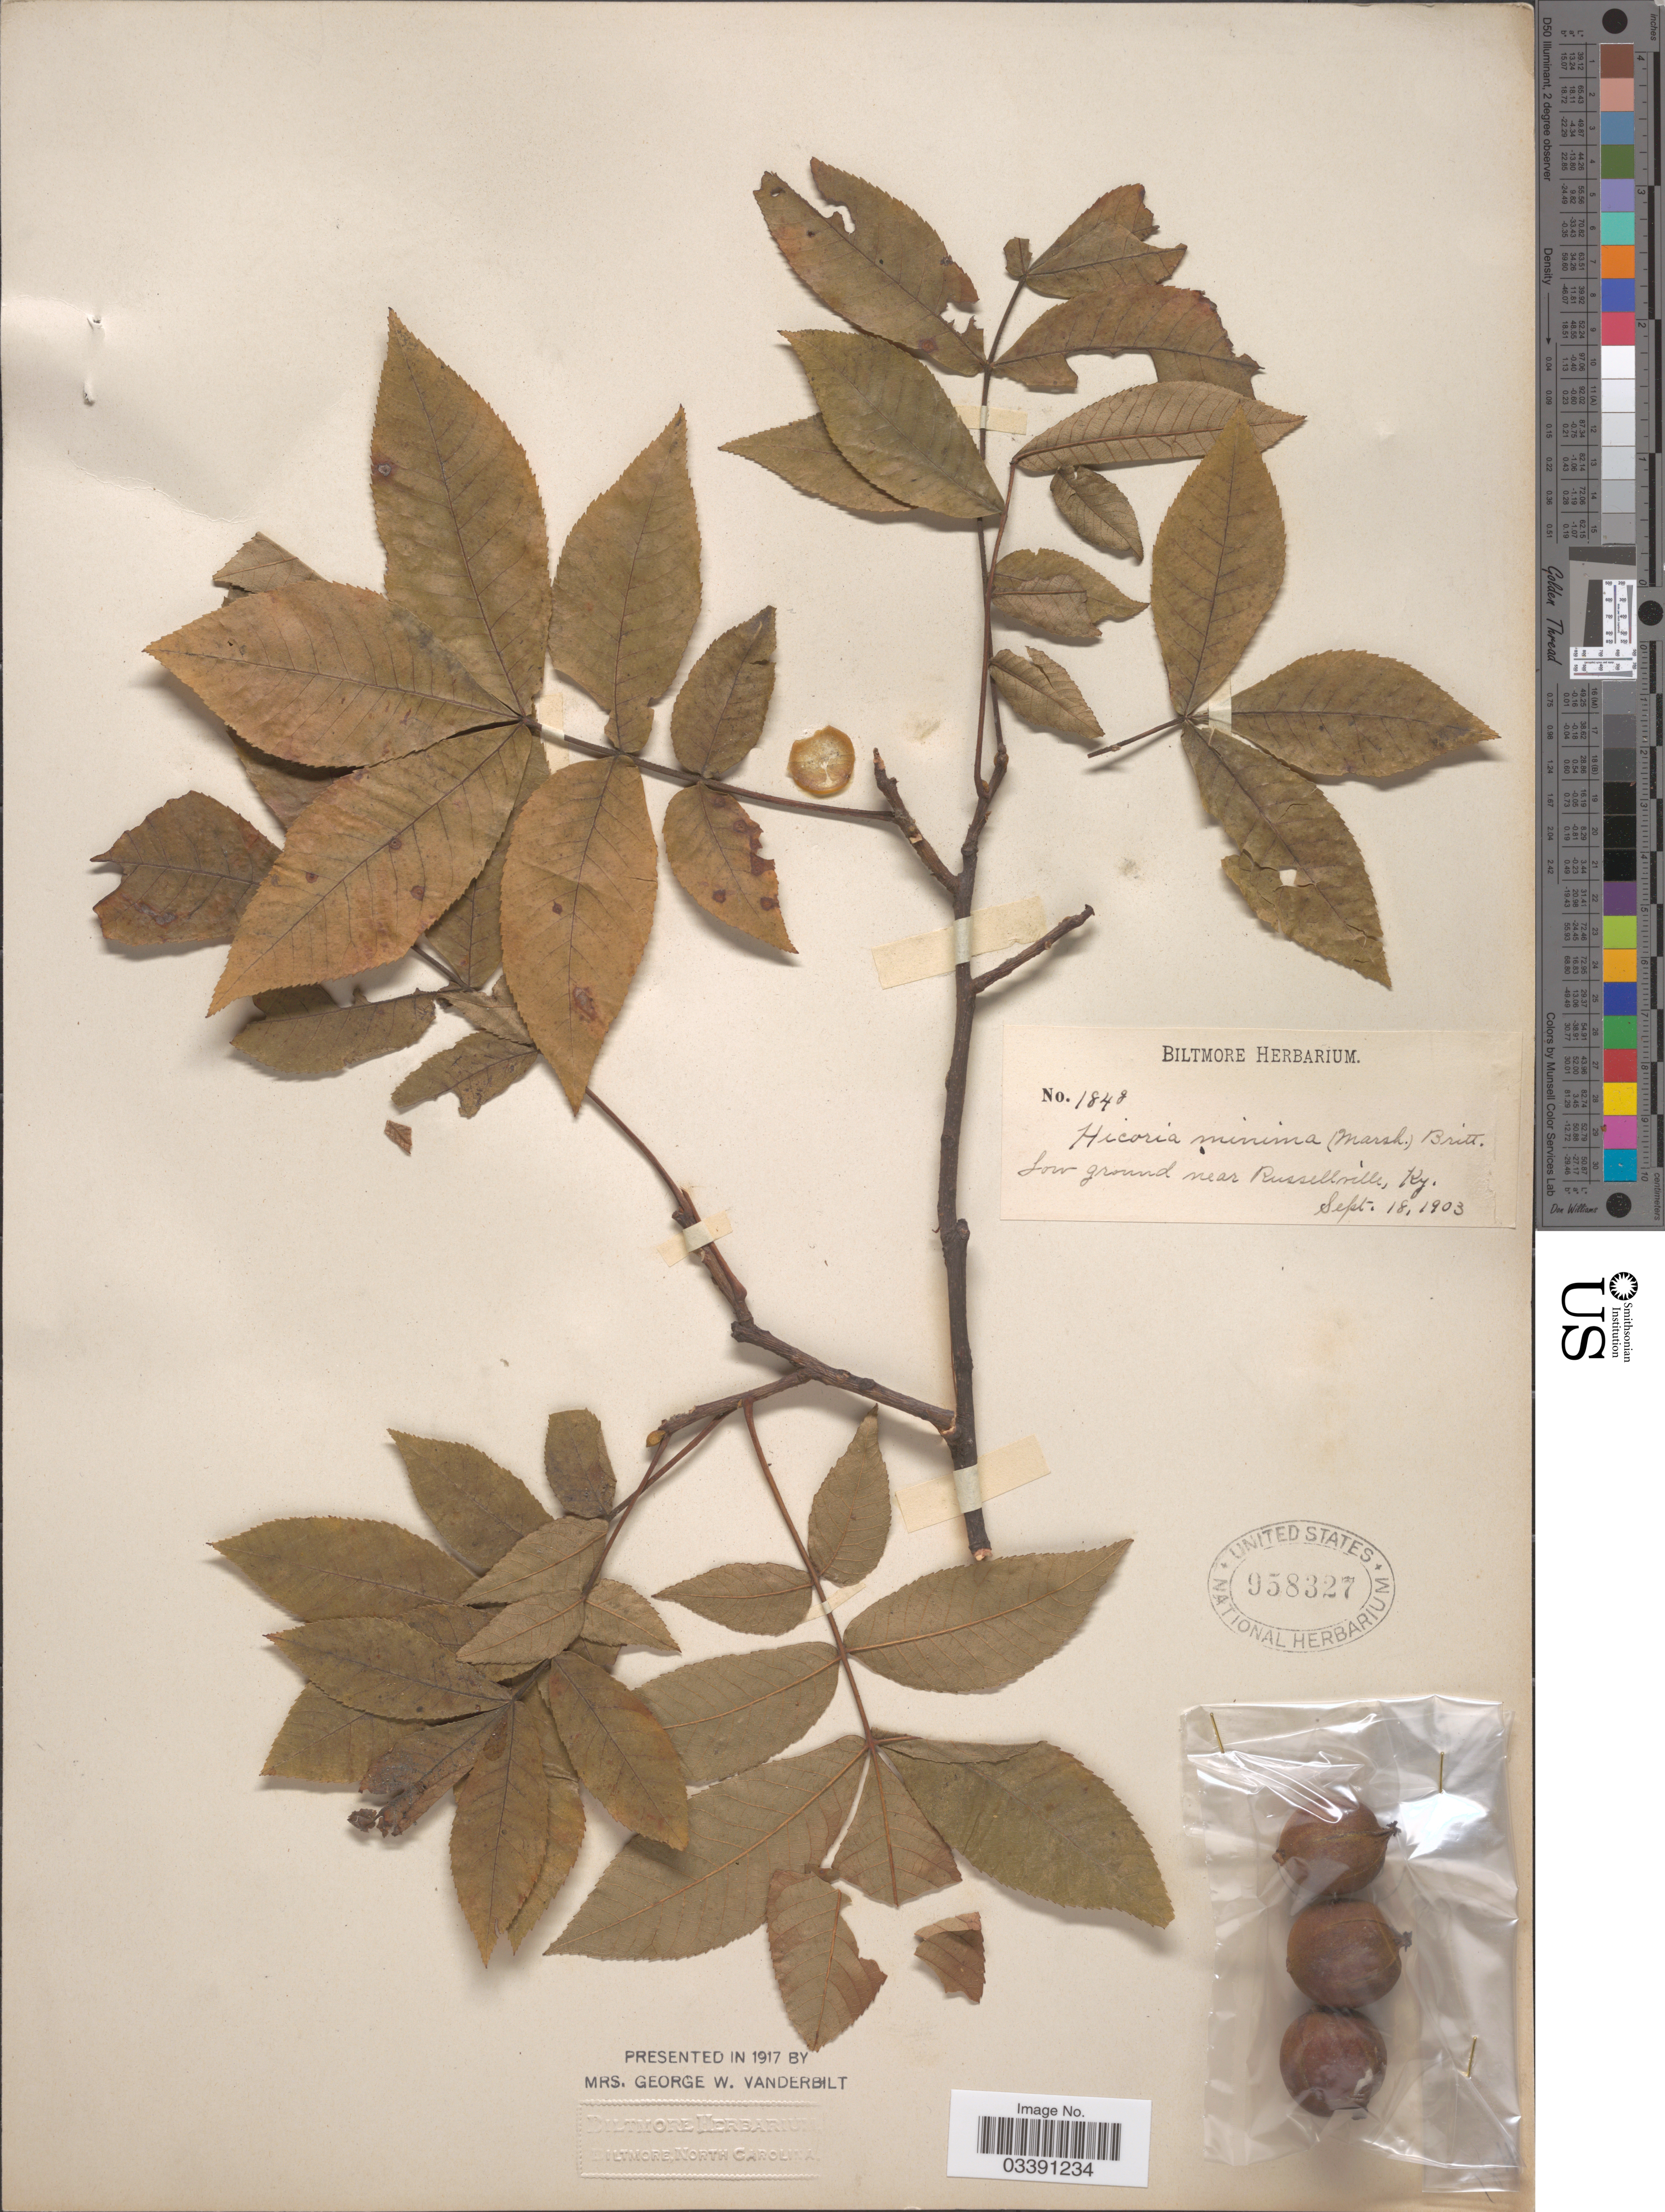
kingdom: Plantae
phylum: Tracheophyta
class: Magnoliopsida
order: Fagales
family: Juglandaceae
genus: Carya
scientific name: Carya cordiformis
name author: (Wangenh.) K. Koch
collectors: ex herb. Biltmore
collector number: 184g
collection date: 1903-09-18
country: United States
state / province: Kentucky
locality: Low ground near Russellville.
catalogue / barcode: US 958327